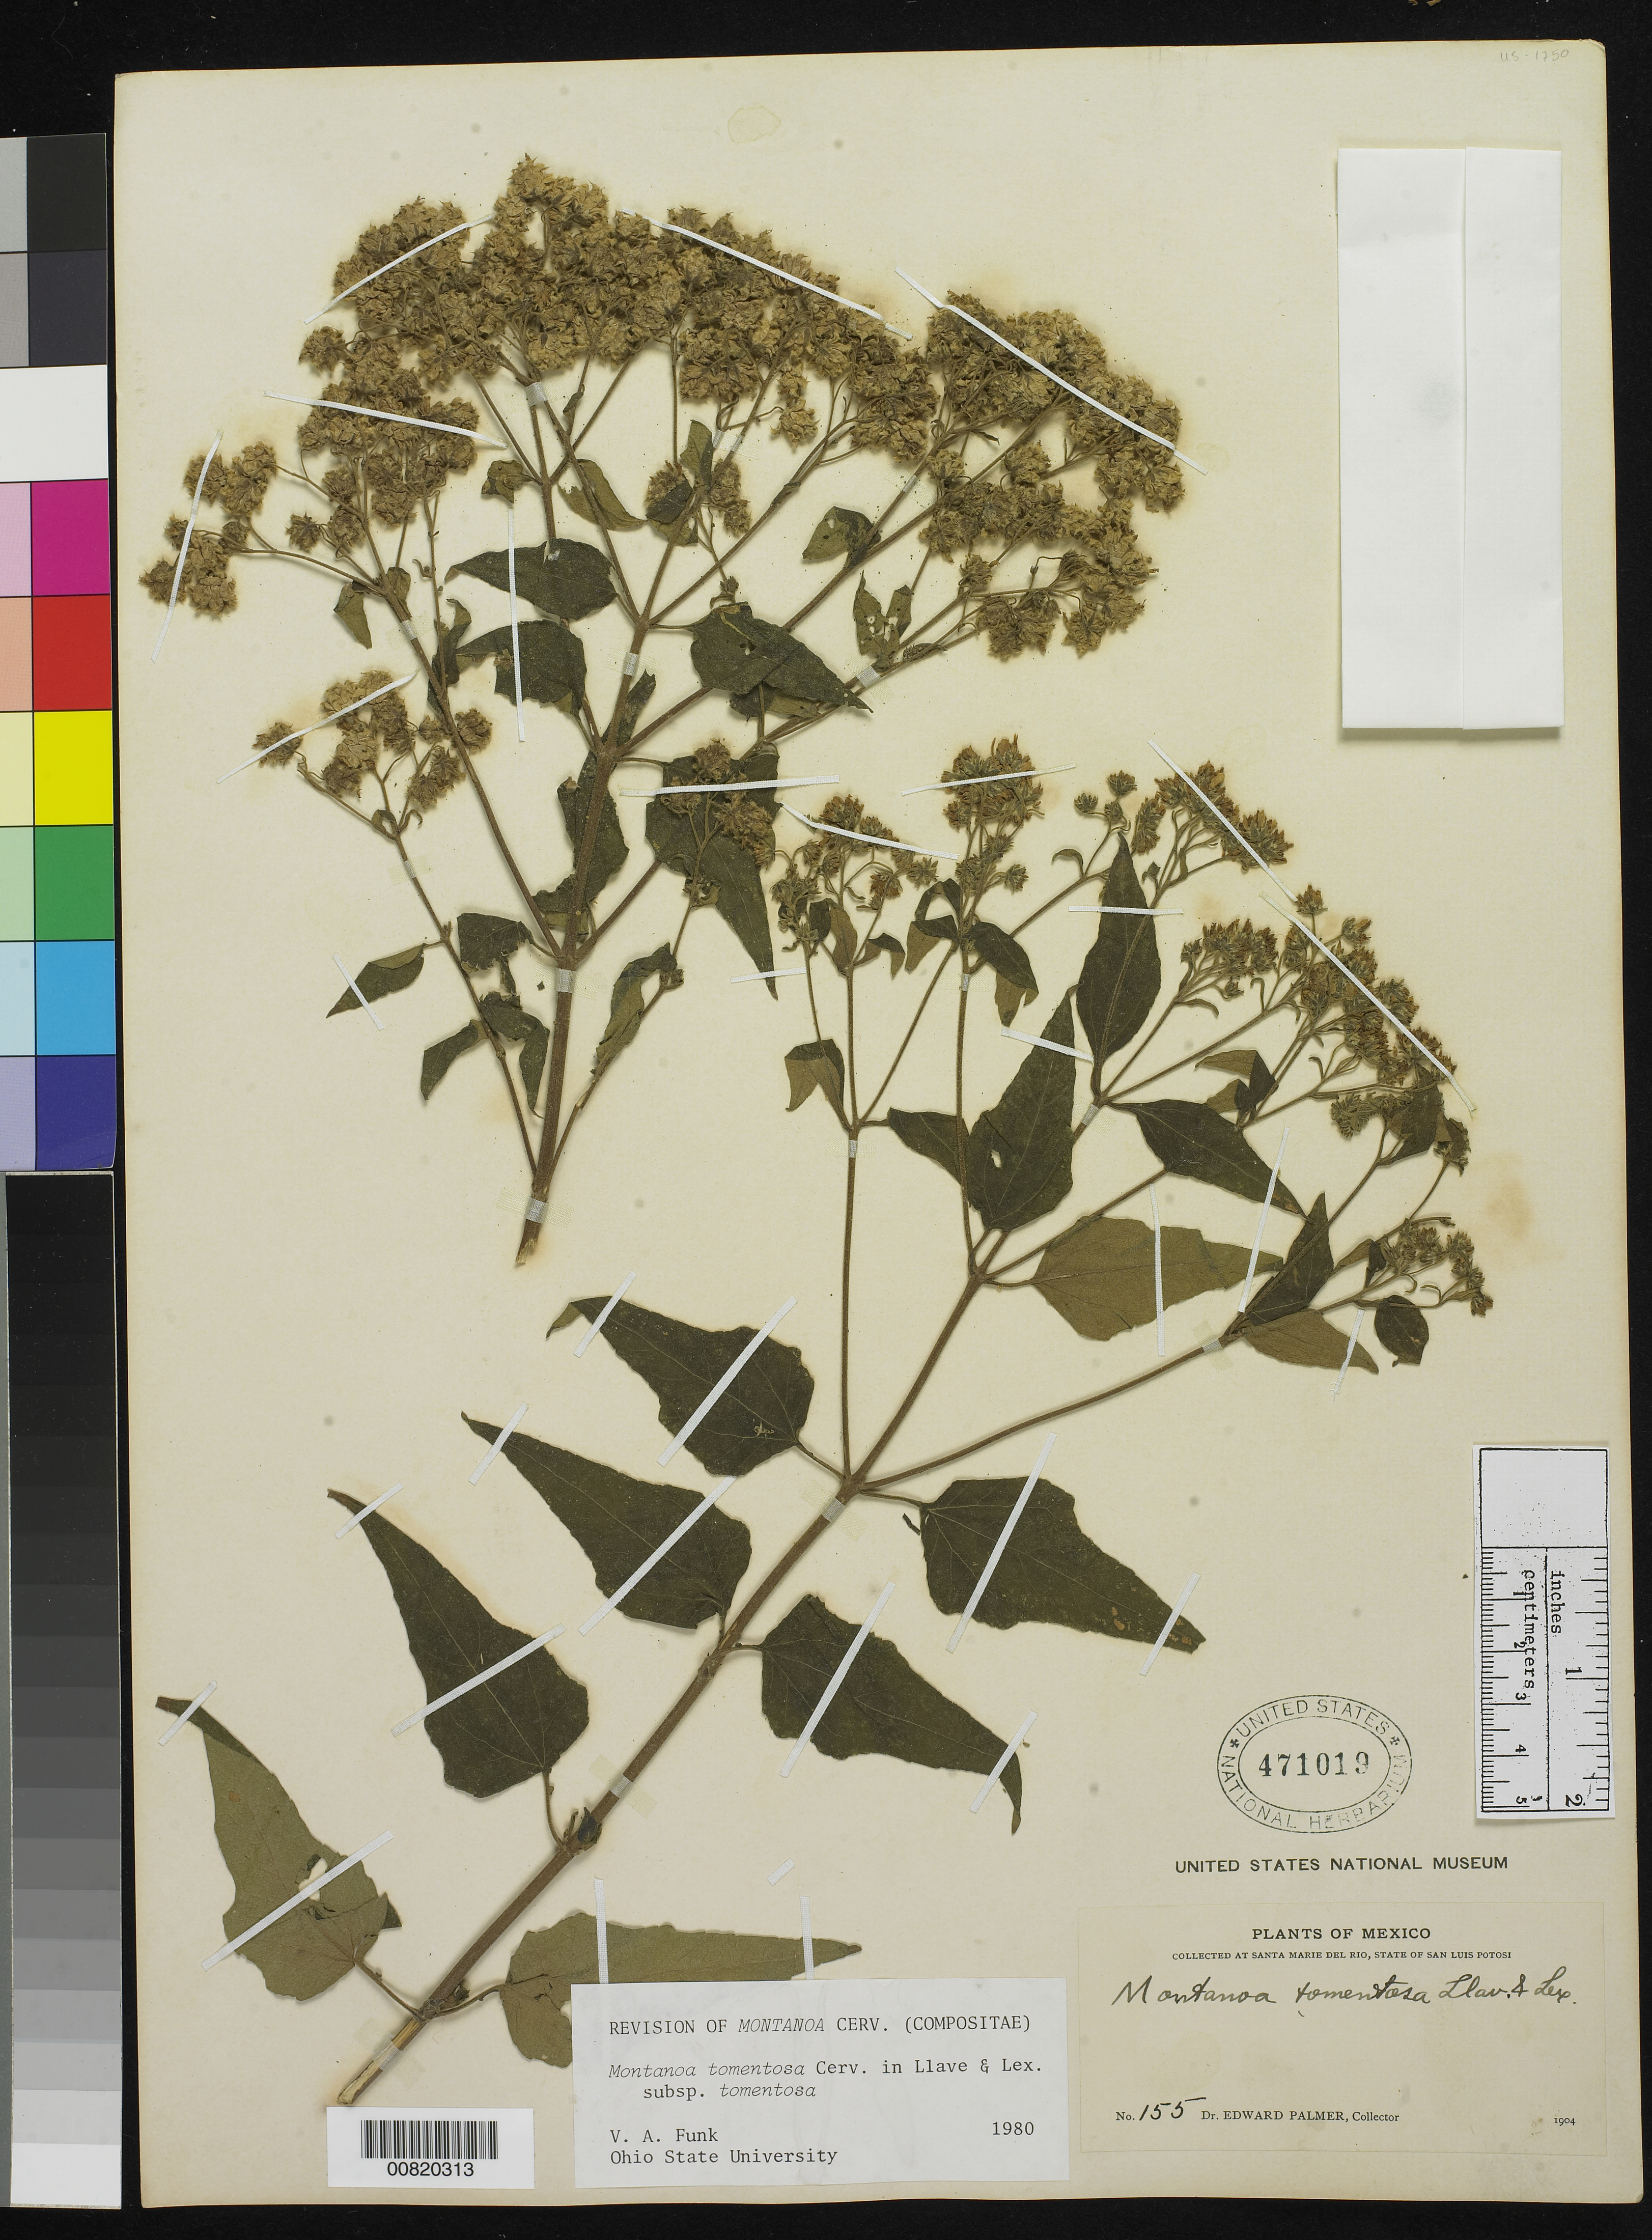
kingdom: Plantae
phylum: Tracheophyta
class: Magnoliopsida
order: Asterales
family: Asteraceae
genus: Montanoa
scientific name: Montanoa tomentosa subsp. tomentosa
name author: Cerv.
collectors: E. Palmer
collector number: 155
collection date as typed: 1904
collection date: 1904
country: Mexico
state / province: San Luis Potosí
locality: Santa María del Río, San Luis Potosí.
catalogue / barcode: US 471019